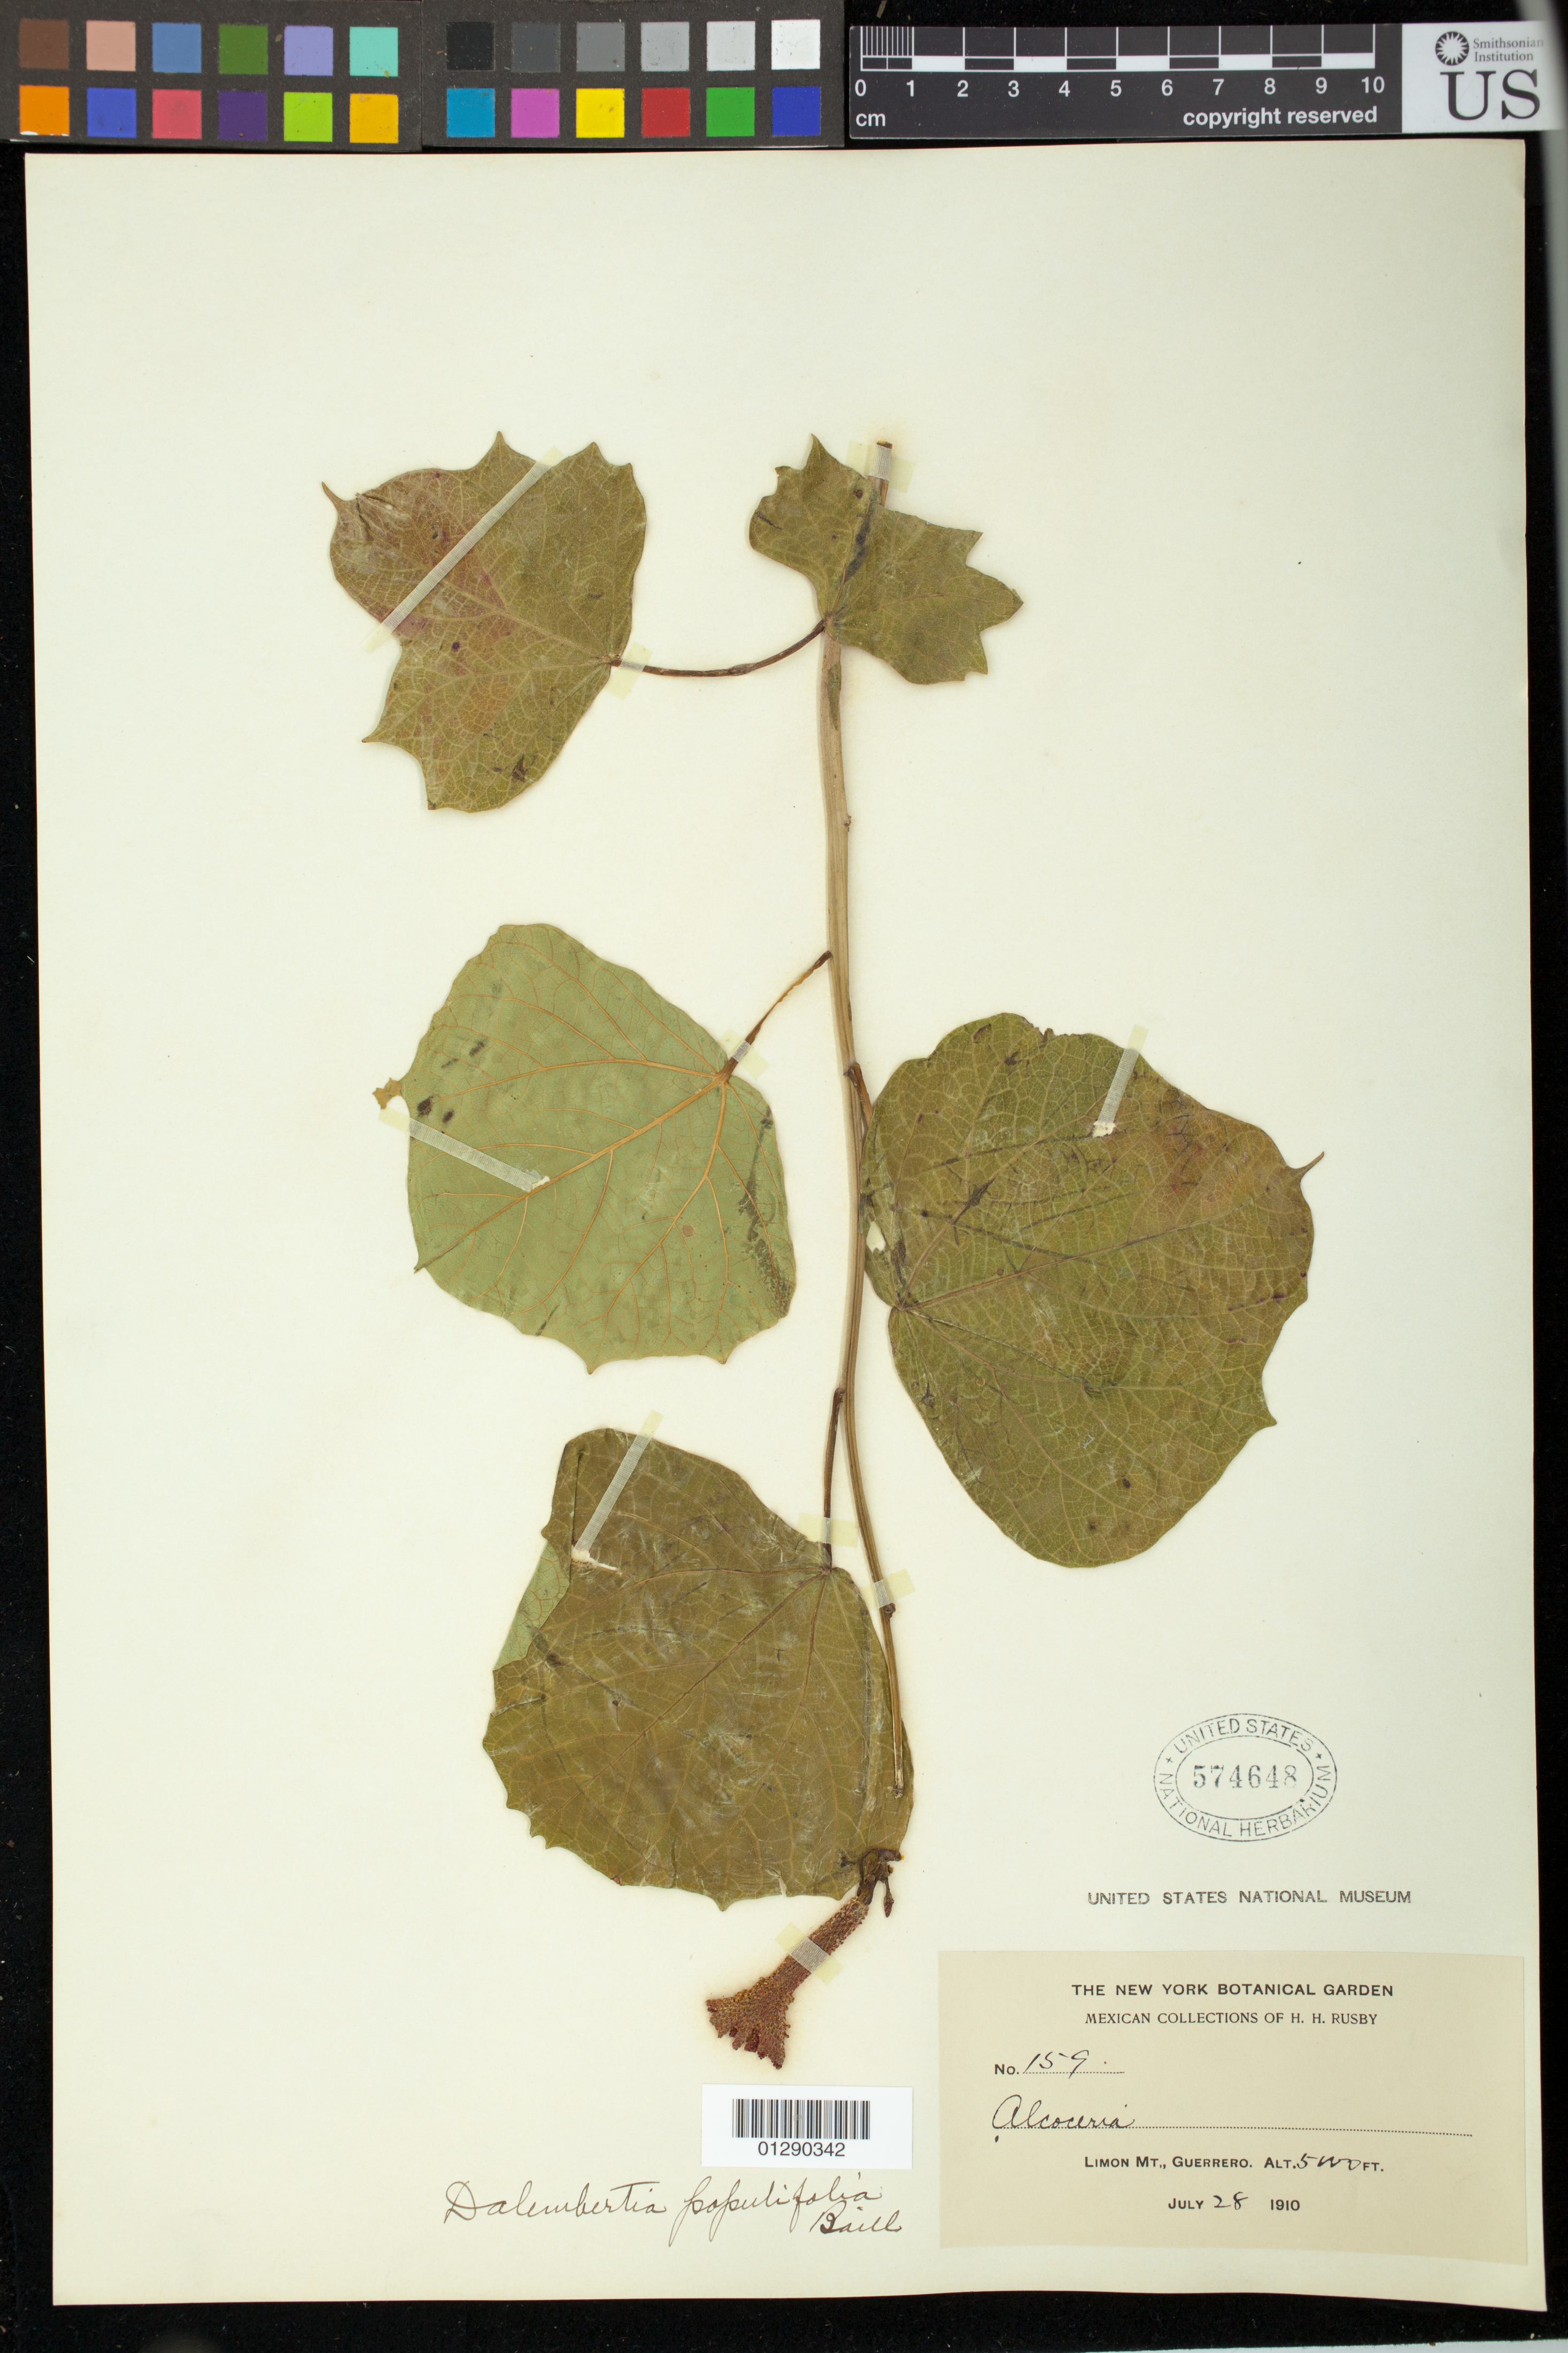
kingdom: Plantae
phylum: Tracheophyta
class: Magnoliopsida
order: Malpighiales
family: Euphorbiaceae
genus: Dalembertia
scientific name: Dalembertia platanoides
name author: Baill.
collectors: H. H. Rusby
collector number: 159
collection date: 1910-07-28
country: Mexico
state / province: Guerrero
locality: Limon Mt.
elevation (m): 1524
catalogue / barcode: US 574648